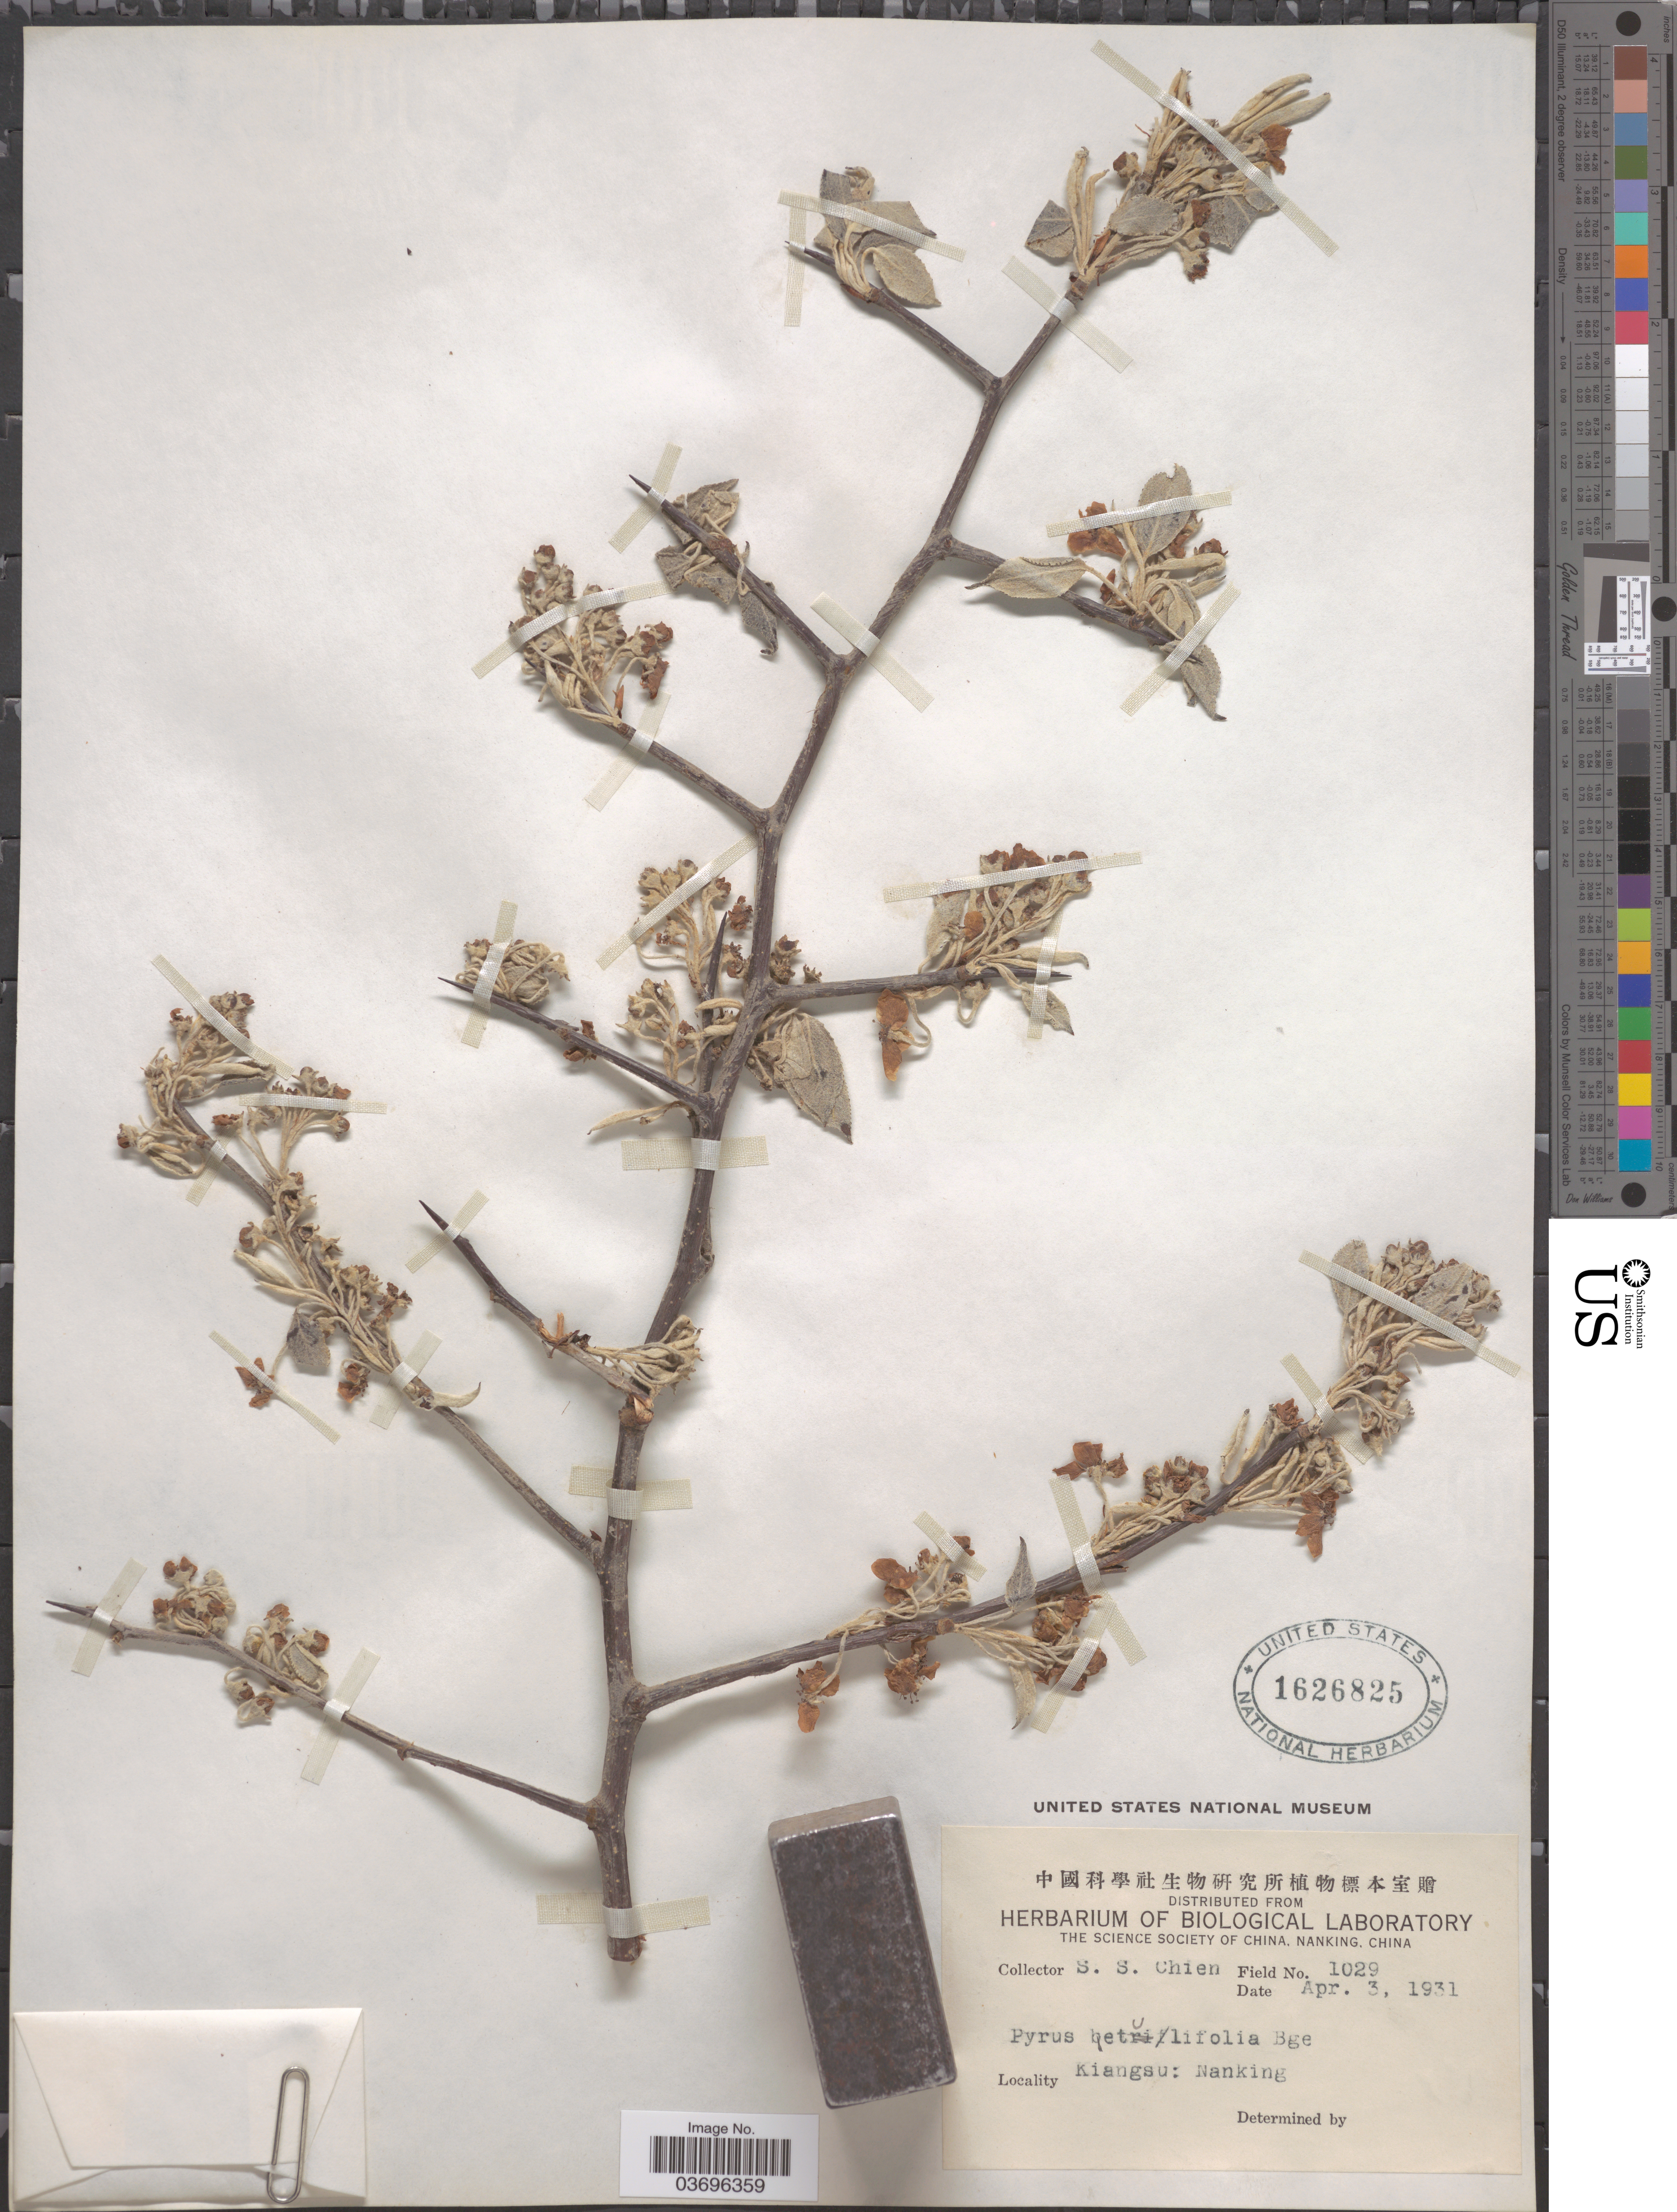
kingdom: Plantae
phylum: Tracheophyta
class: Magnoliopsida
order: Rosales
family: Rosaceae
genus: Pyrus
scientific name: Pyrus betulifolia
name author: Bunge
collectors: S. Chien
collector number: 1029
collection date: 1931-04-03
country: China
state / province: Jiangsu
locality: Kiangsu: Nanking.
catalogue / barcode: US 1626825